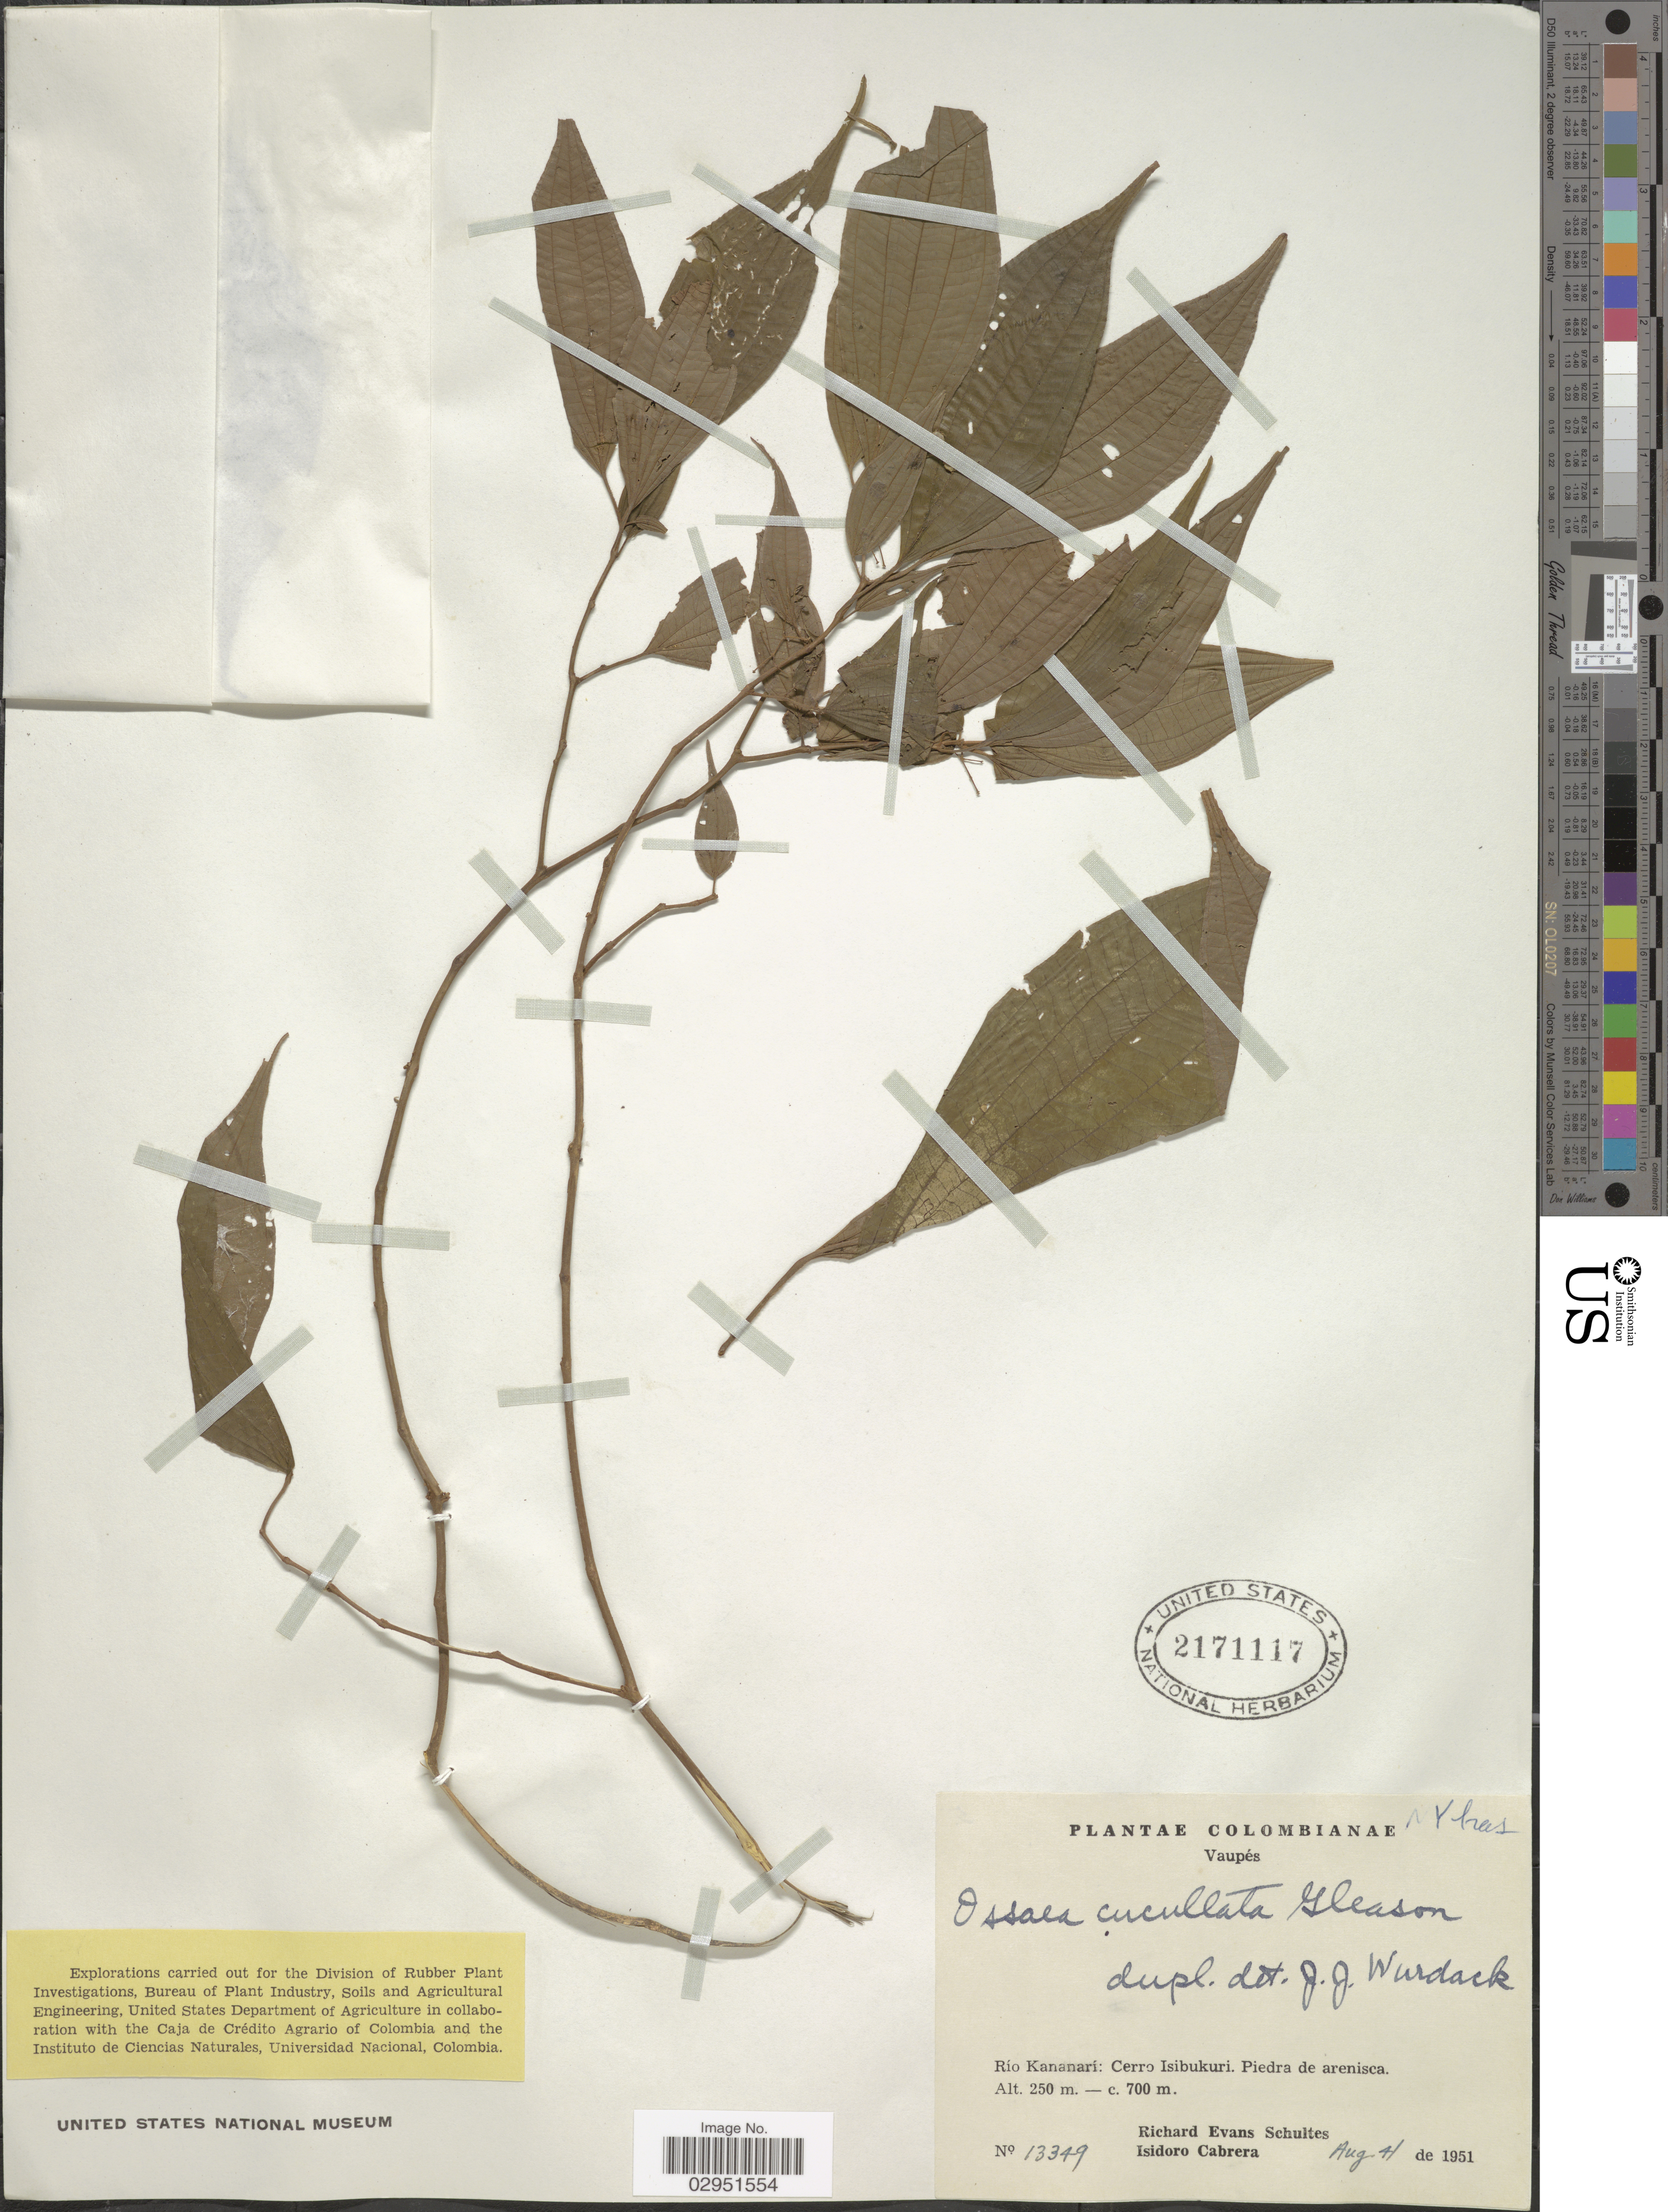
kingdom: Plantae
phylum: Tracheophyta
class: Magnoliopsida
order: Myrtales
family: Melastomataceae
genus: Ossaea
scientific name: Ossaea cucullata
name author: Gleason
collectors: R. E. Schultes & I. Cabrera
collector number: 13349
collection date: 1951-08-04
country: Colombia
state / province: Vaupés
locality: Río Kananarí: Cerro Isibukuri. Piedra de arenisca.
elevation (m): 250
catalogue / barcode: US 2171117